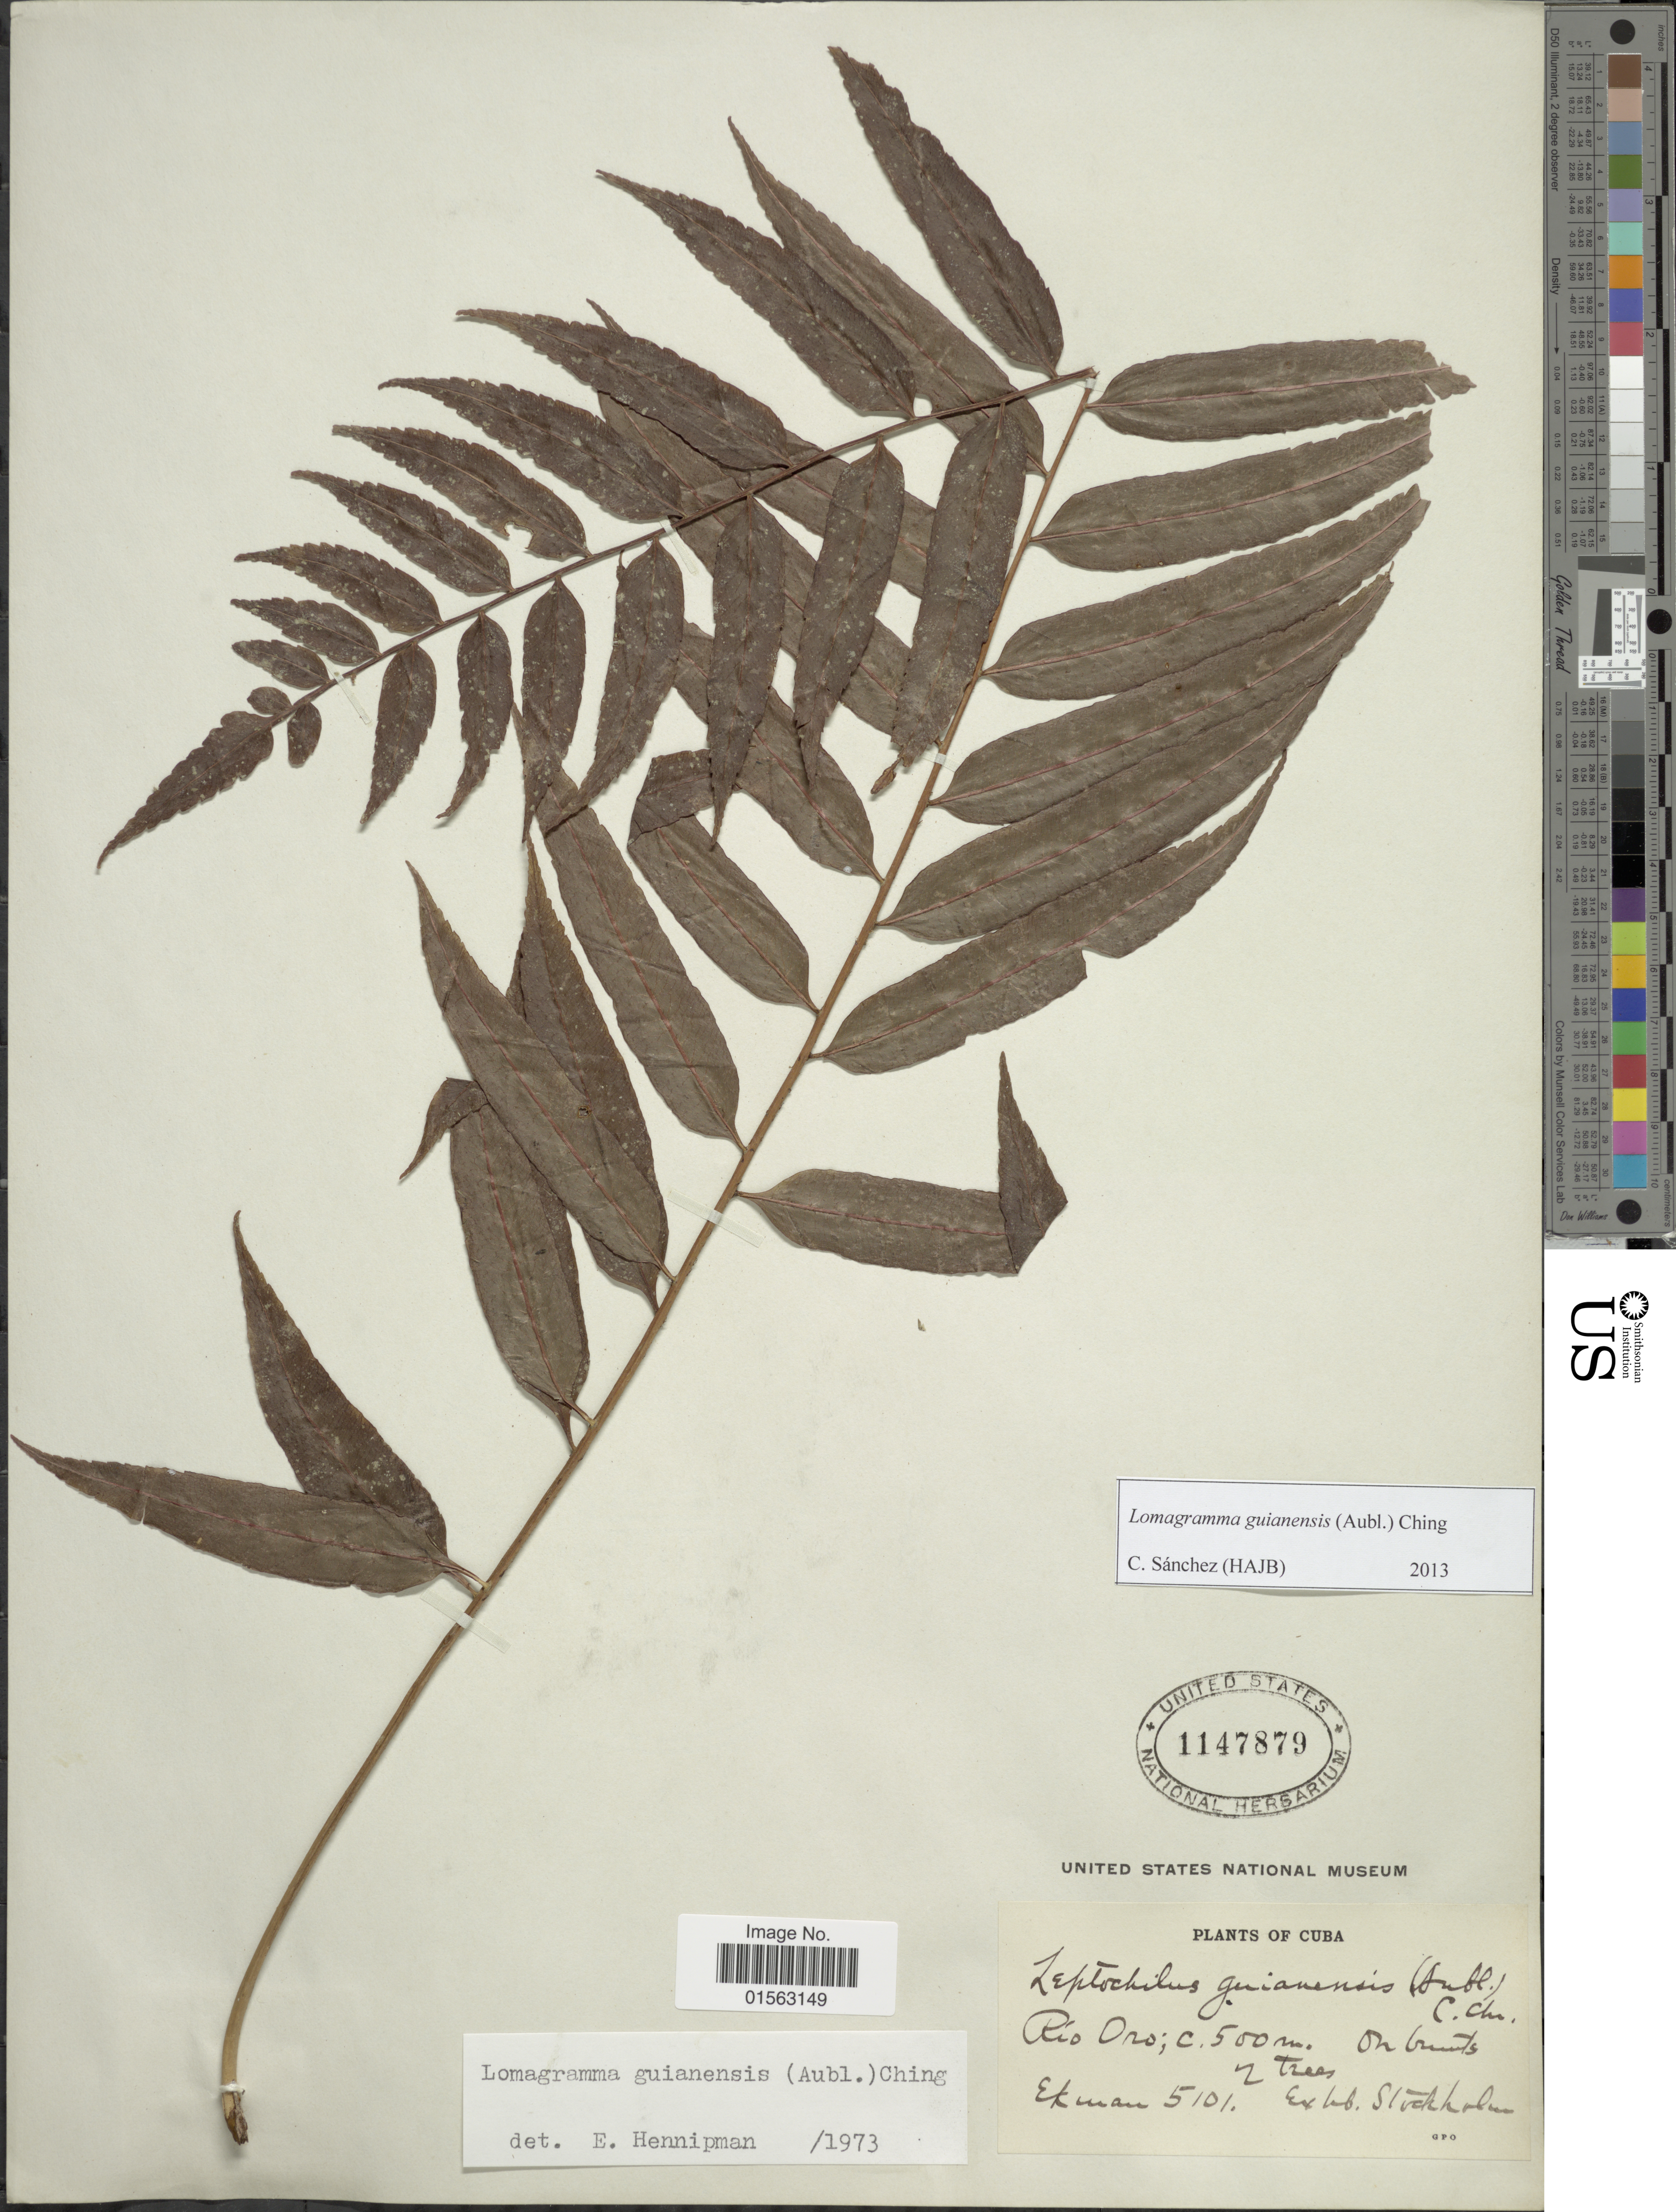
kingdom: Plantae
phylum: Tracheophyta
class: Polypodiopsida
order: Polypodiales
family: Dryopteridaceae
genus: Mickelia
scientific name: Mickelia guianensis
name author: (Aubl.) R.C. Moran et al.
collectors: -. Ekman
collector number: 5101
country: Cuba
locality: Cuba, Río Oro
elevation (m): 500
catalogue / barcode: US 1147879